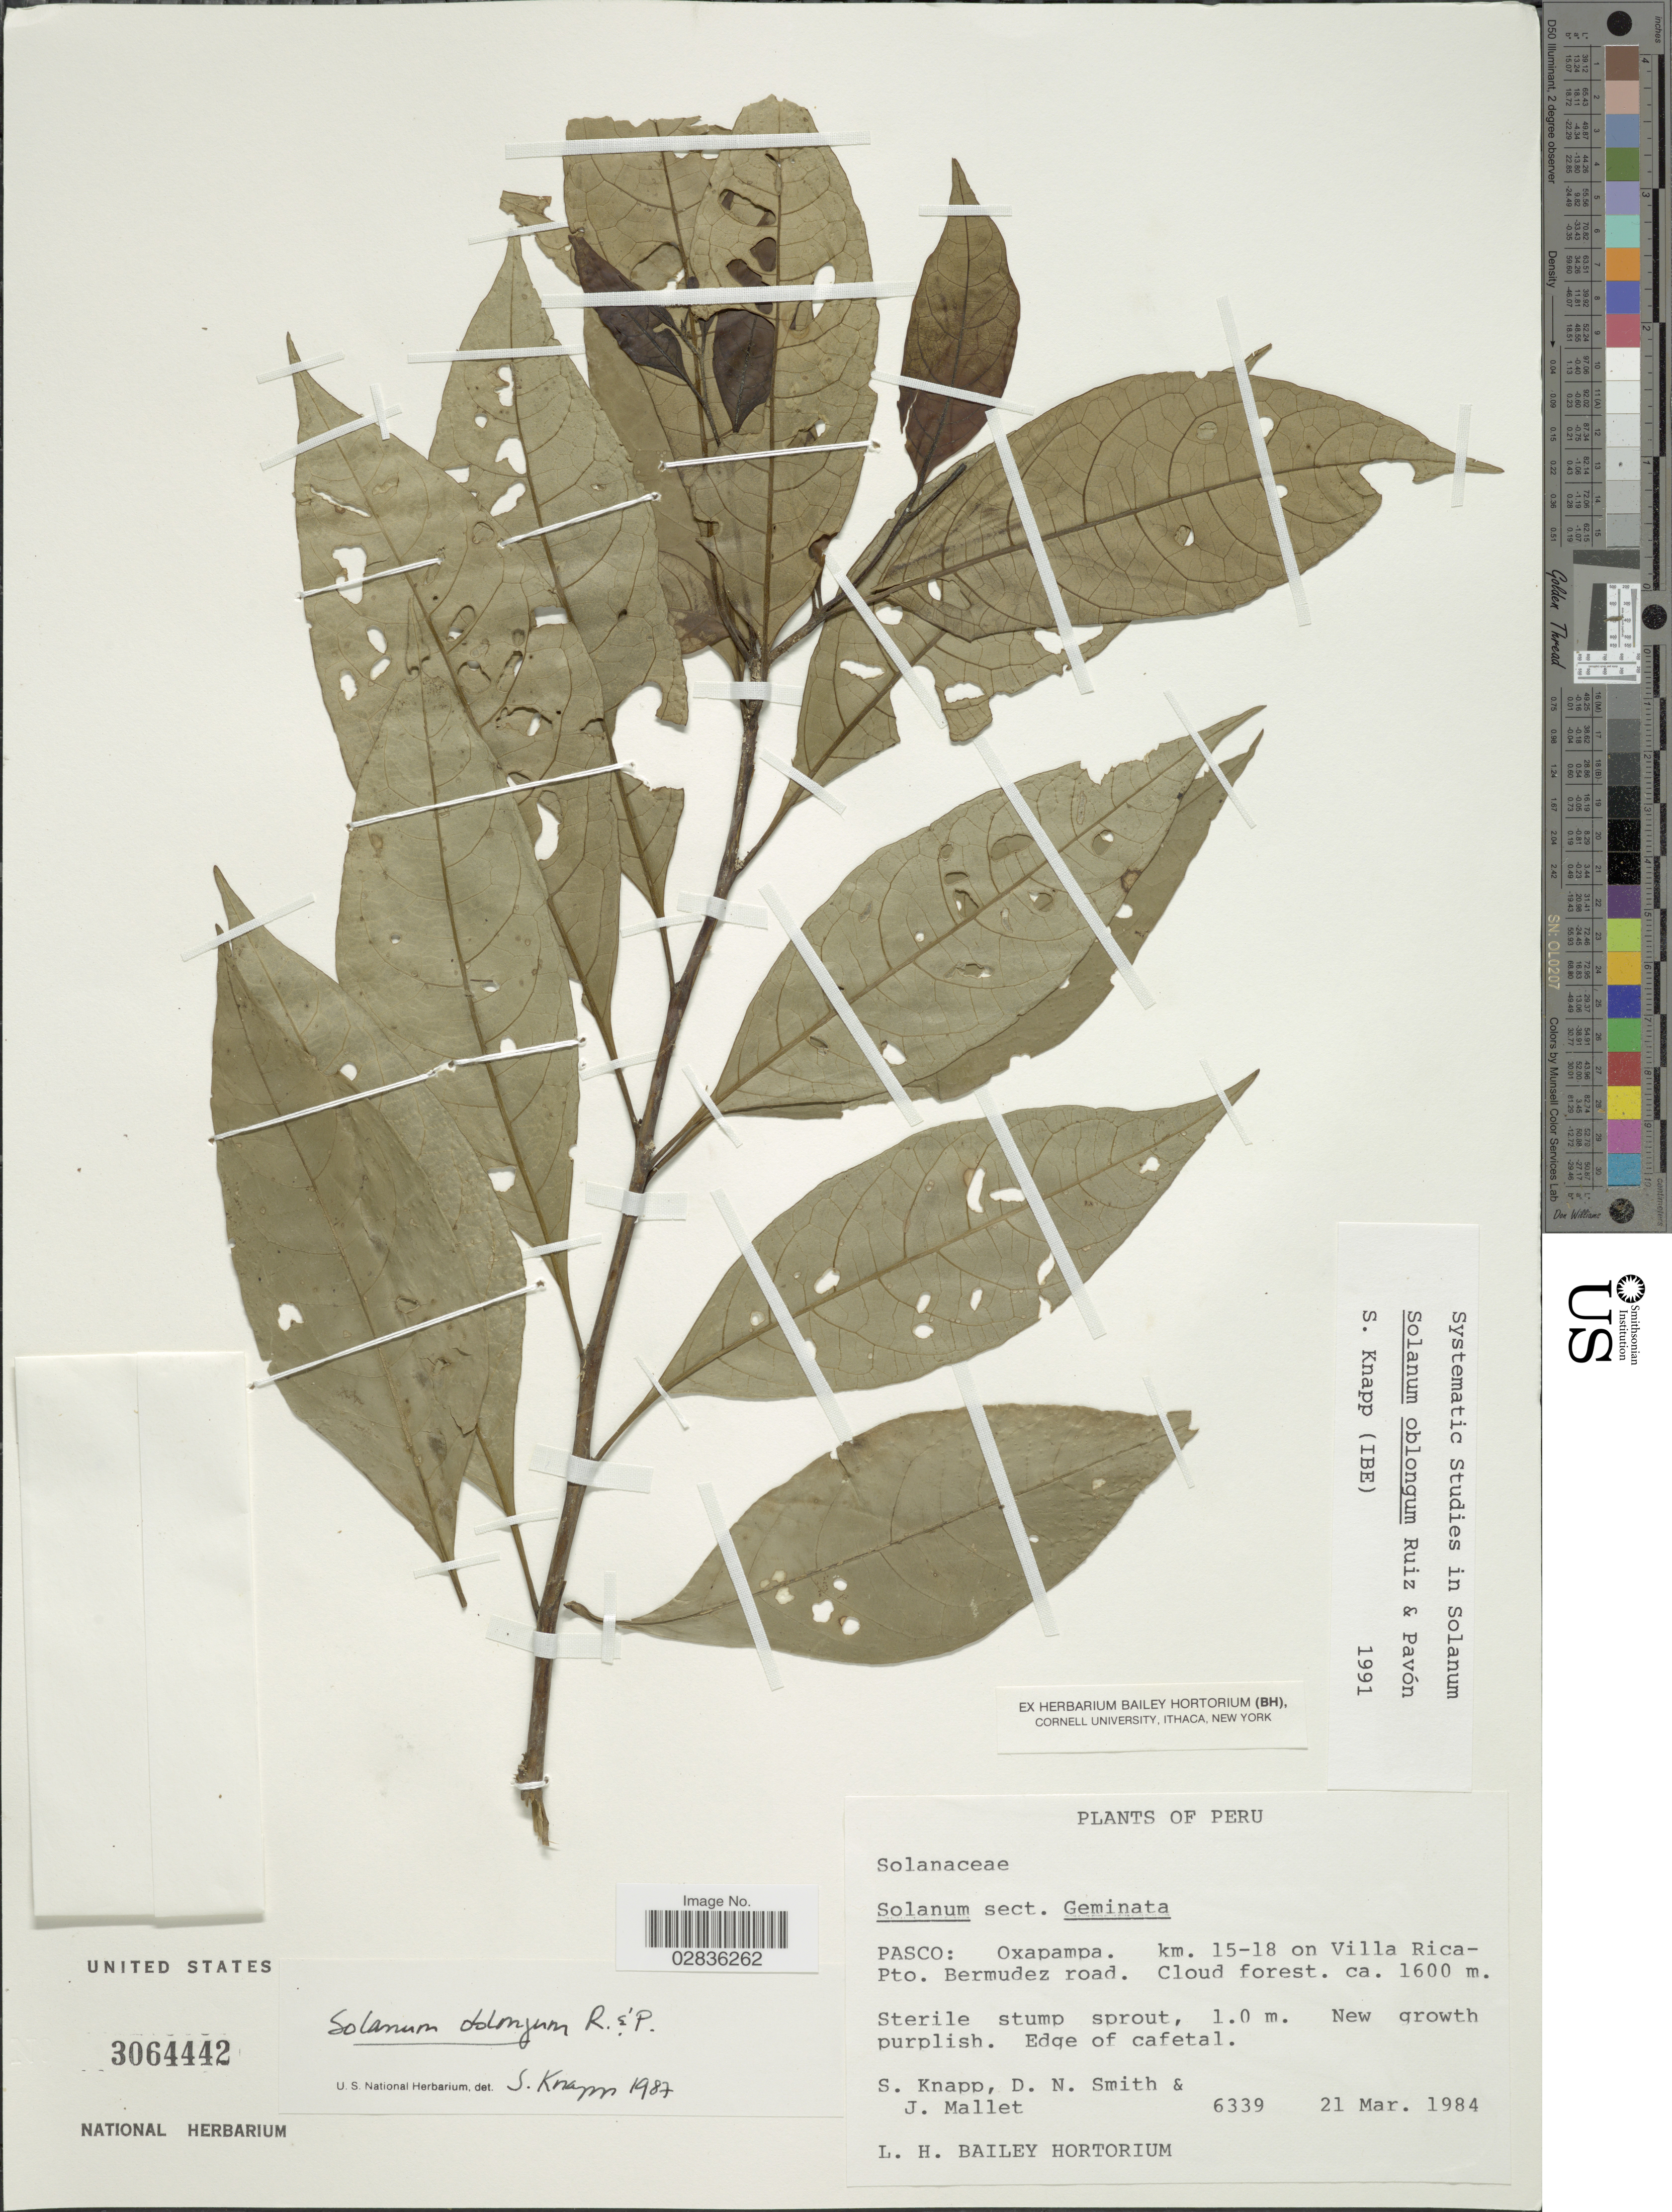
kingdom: Plantae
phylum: Tracheophyta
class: Magnoliopsida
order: Solanales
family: Solanaceae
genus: Solanum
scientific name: Solanum oblongum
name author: Ruiz & Pav.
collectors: S. Knapp, D. Smith & J. Mallet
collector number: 6339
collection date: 1984-03-21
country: Peru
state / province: Pasco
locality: Pasco: Oxapampa. km. 15-18 on Villa Rica-Pto. Bermudez road.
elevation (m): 1600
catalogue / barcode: US 3064442